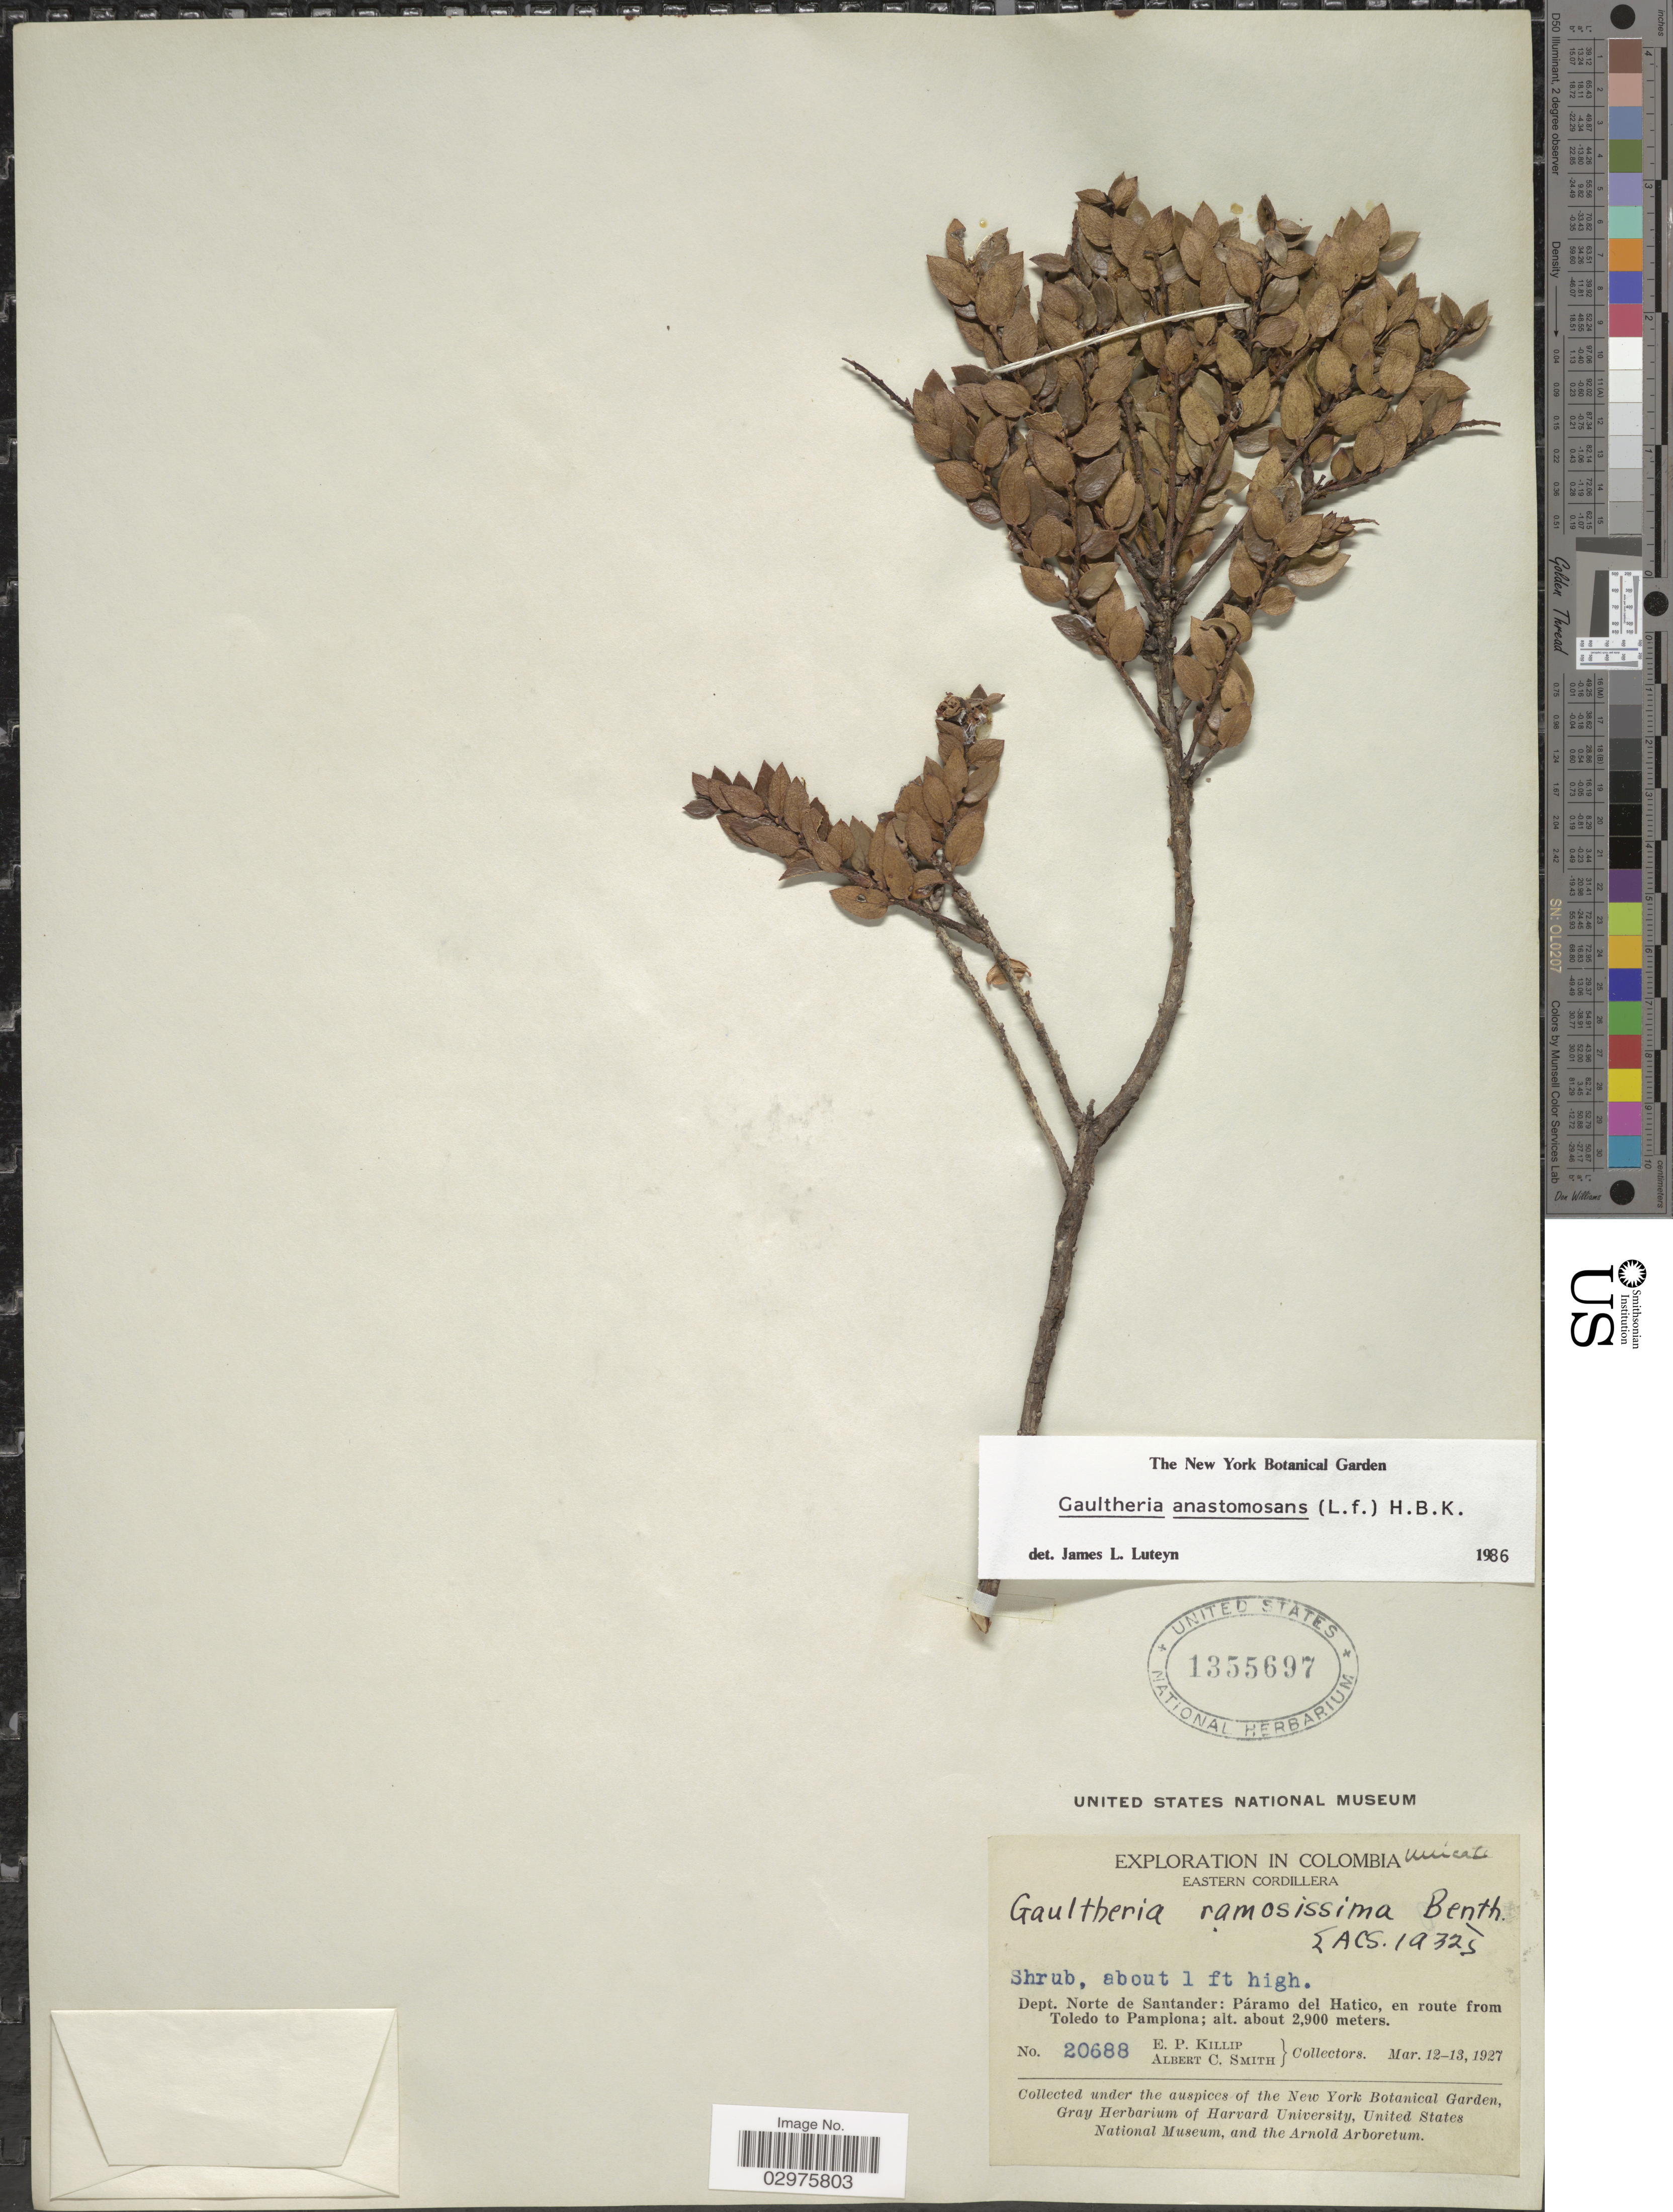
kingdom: Plantae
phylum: Tracheophyta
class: Magnoliopsida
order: Ericales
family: Ericaceae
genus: Gaultheria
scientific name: Gaultheria anastomosans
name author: (L. f.) Kunth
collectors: E. P. Killip & A. C. Smith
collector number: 20688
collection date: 1927-03-12/1927-03-13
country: Colombia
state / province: Norte de Santander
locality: Eastern Cordillera. Dept. Norte de Santander: Páramo del Hatico, en route from Toledo to Pamplona.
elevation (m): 2900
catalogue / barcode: US 1355697